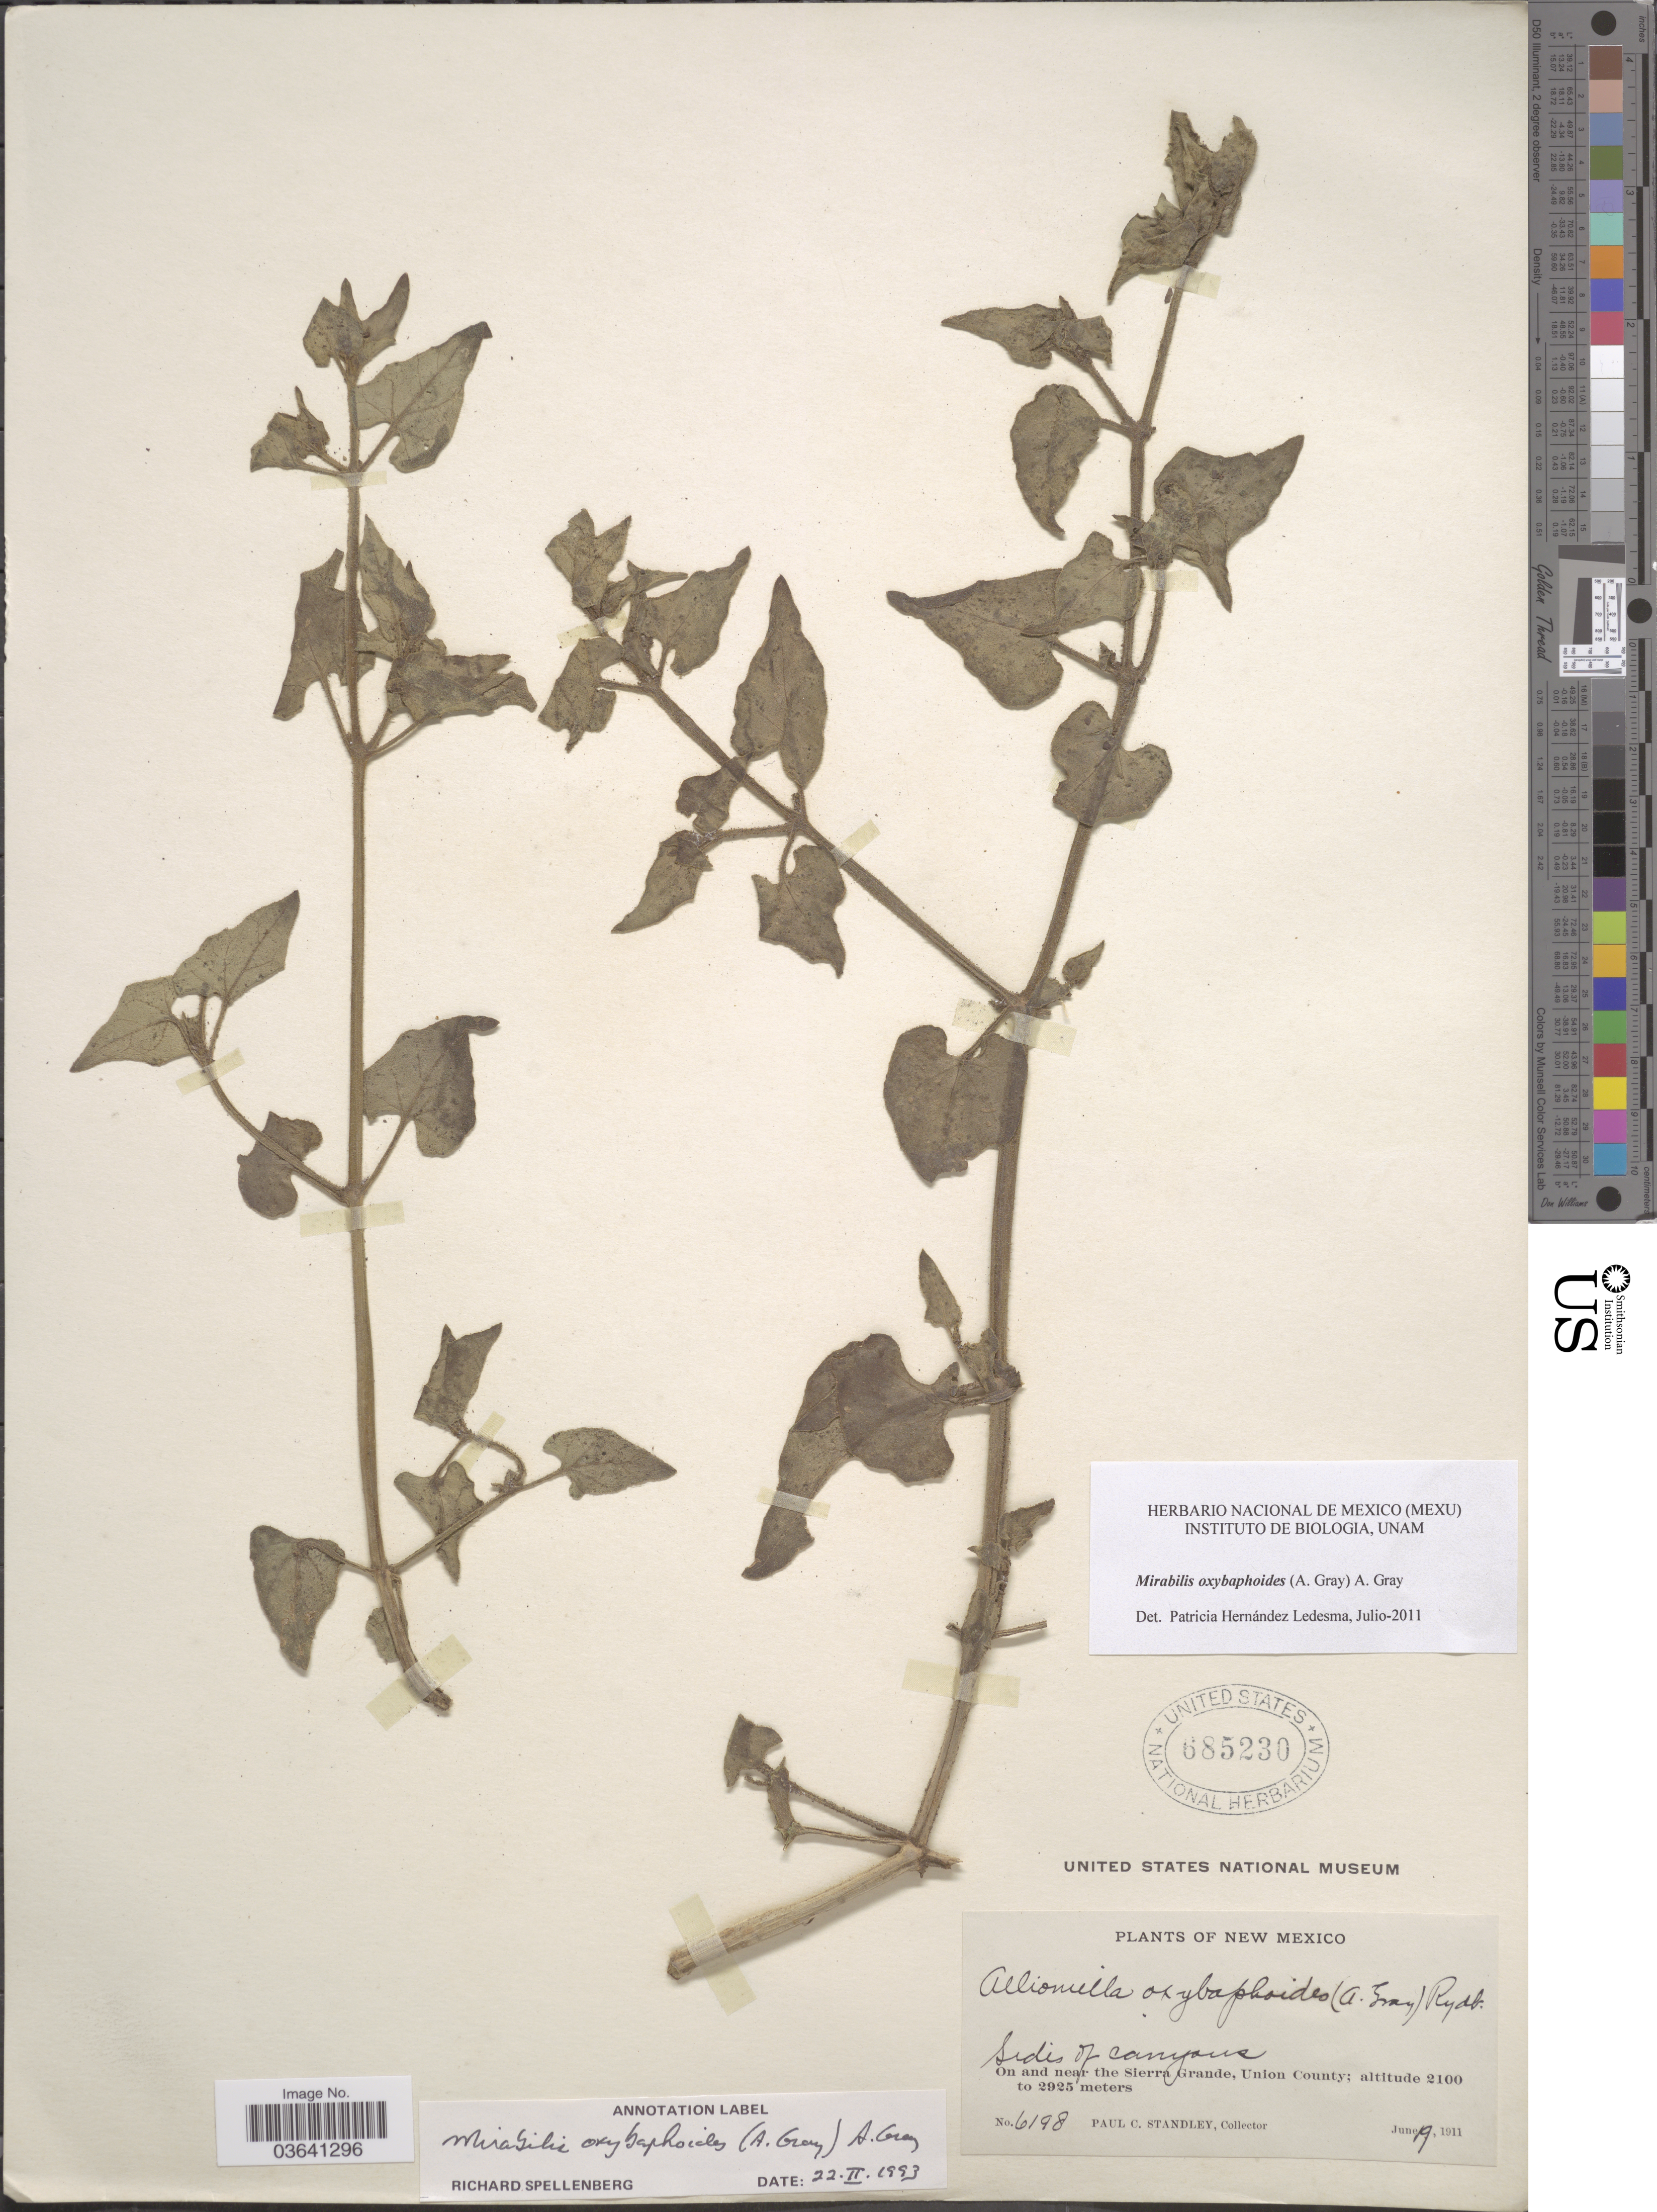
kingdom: Plantae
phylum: Tracheophyta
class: Magnoliopsida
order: Caryophyllales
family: Nyctaginaceae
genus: Mirabilis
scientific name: Mirabilis oxybaphoides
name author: (A. Gray) A. Gray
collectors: P. C. Standley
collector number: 6198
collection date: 1911-06-19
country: United States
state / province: New Mexico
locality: On and near the Sierra Grande, Union County.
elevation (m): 2100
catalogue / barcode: US 685230